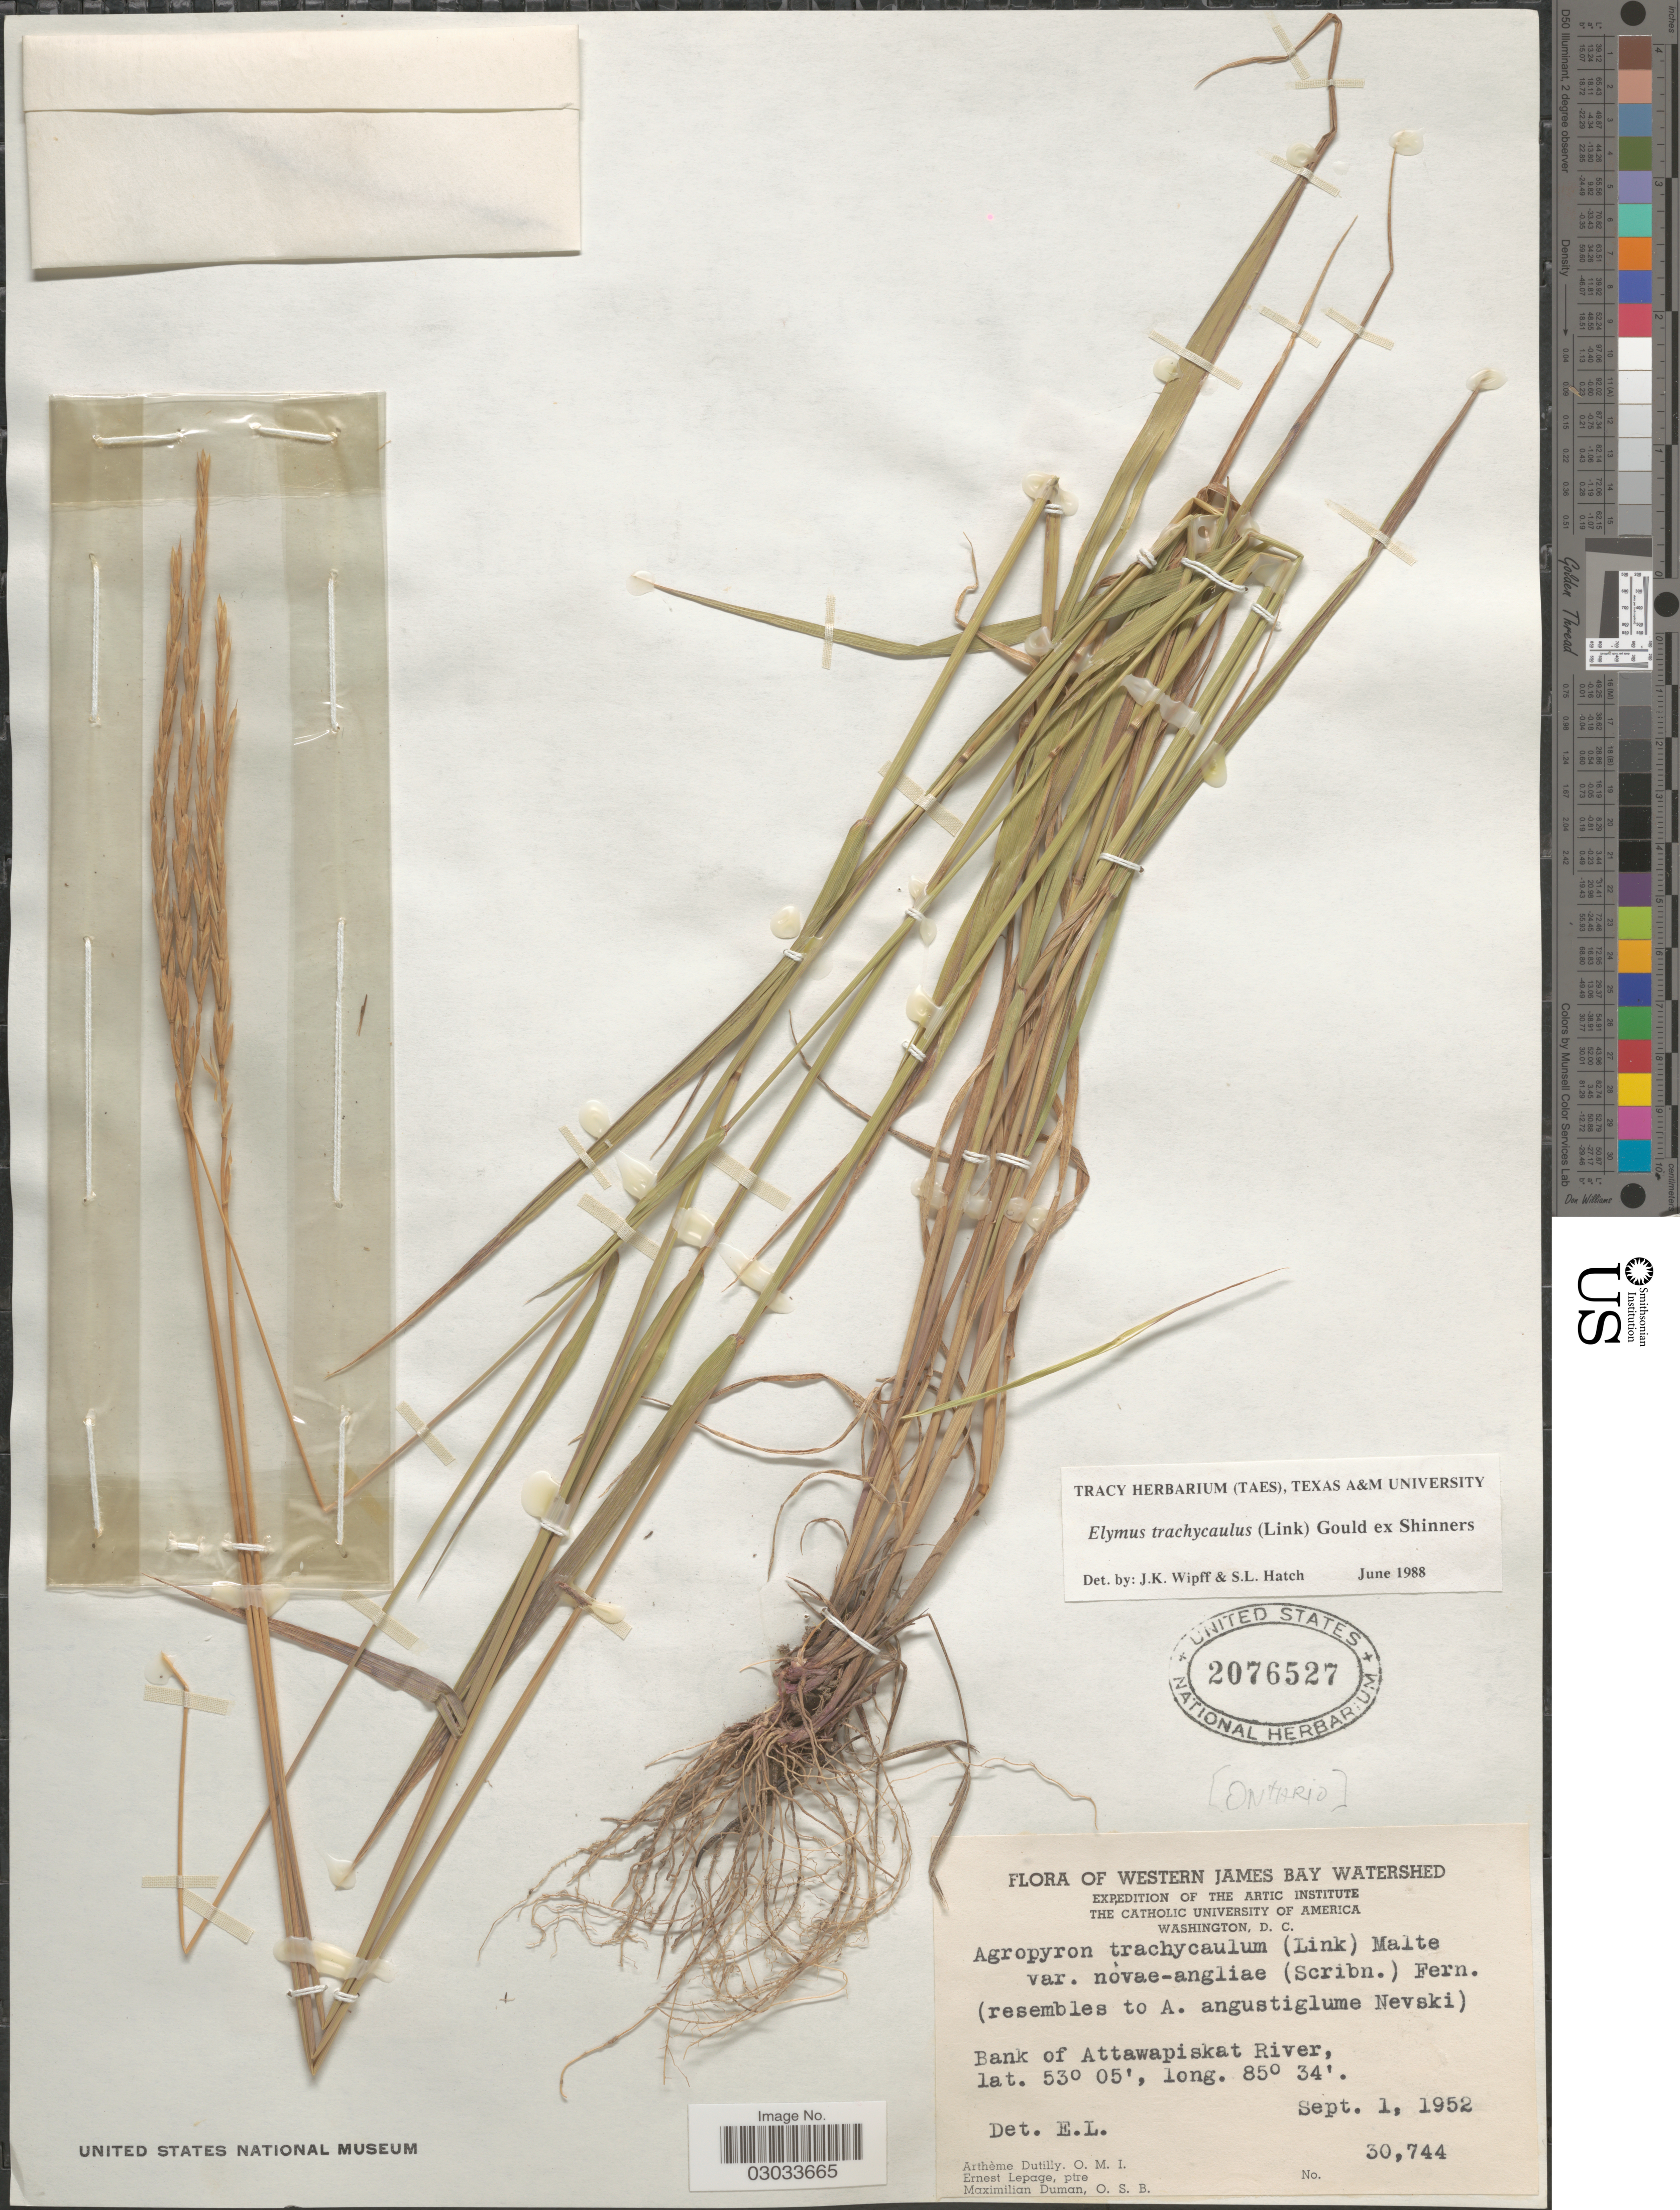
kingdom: Plantae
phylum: Tracheophyta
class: Liliopsida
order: Poales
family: Poaceae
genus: Elymus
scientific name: Elymus trachycaulus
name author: (Link) Gould ex Shinners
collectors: A. Dutilly, E. Lepage & M. Duman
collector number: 30744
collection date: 1952-09-01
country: Canada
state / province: Ontario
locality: Western James Bay Watershed. Expedition of the Arctic Institute. Bank of Attawapiskat River.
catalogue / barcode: US 2076527